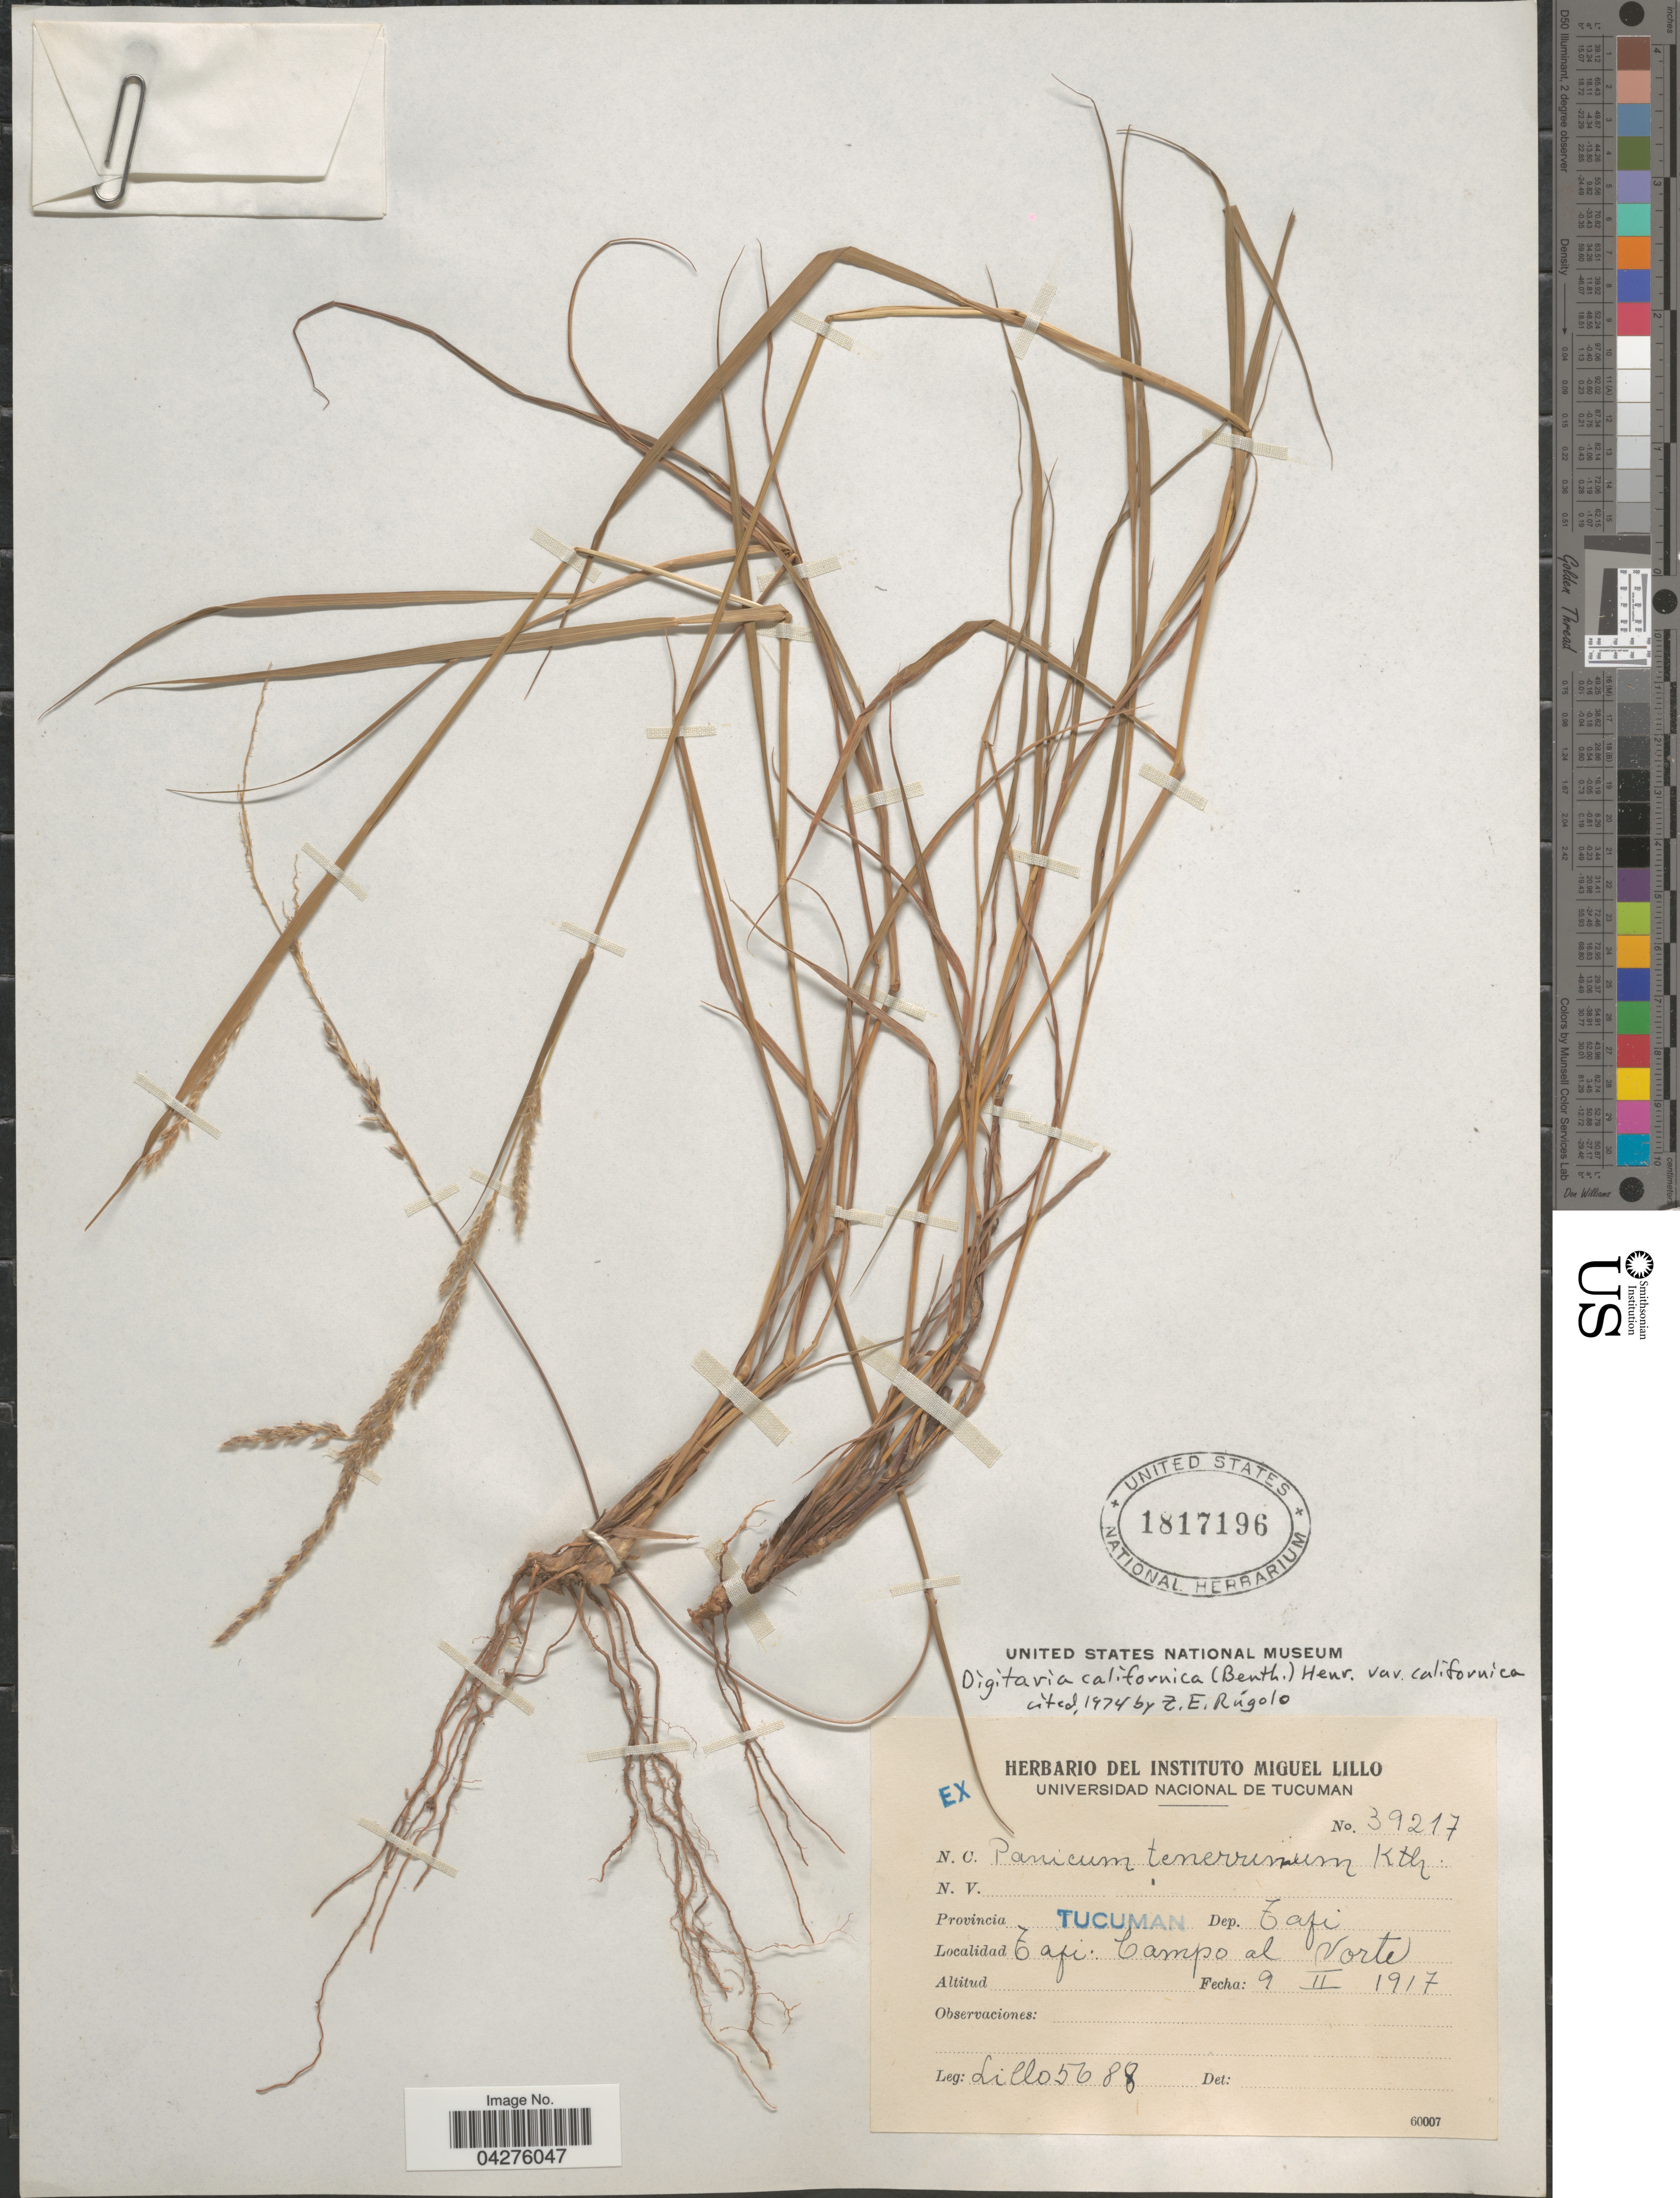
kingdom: Plantae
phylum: Tracheophyta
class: Liliopsida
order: Poales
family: Poaceae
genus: Digitaria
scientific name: Digitaria californica var. californica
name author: (Benth.) Henr.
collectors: M. Lillo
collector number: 5688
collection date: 1917-02-09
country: Argentina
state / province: Tucuman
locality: Dep. Tafi. Tafi. Campo al Norte.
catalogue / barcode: US 1817196